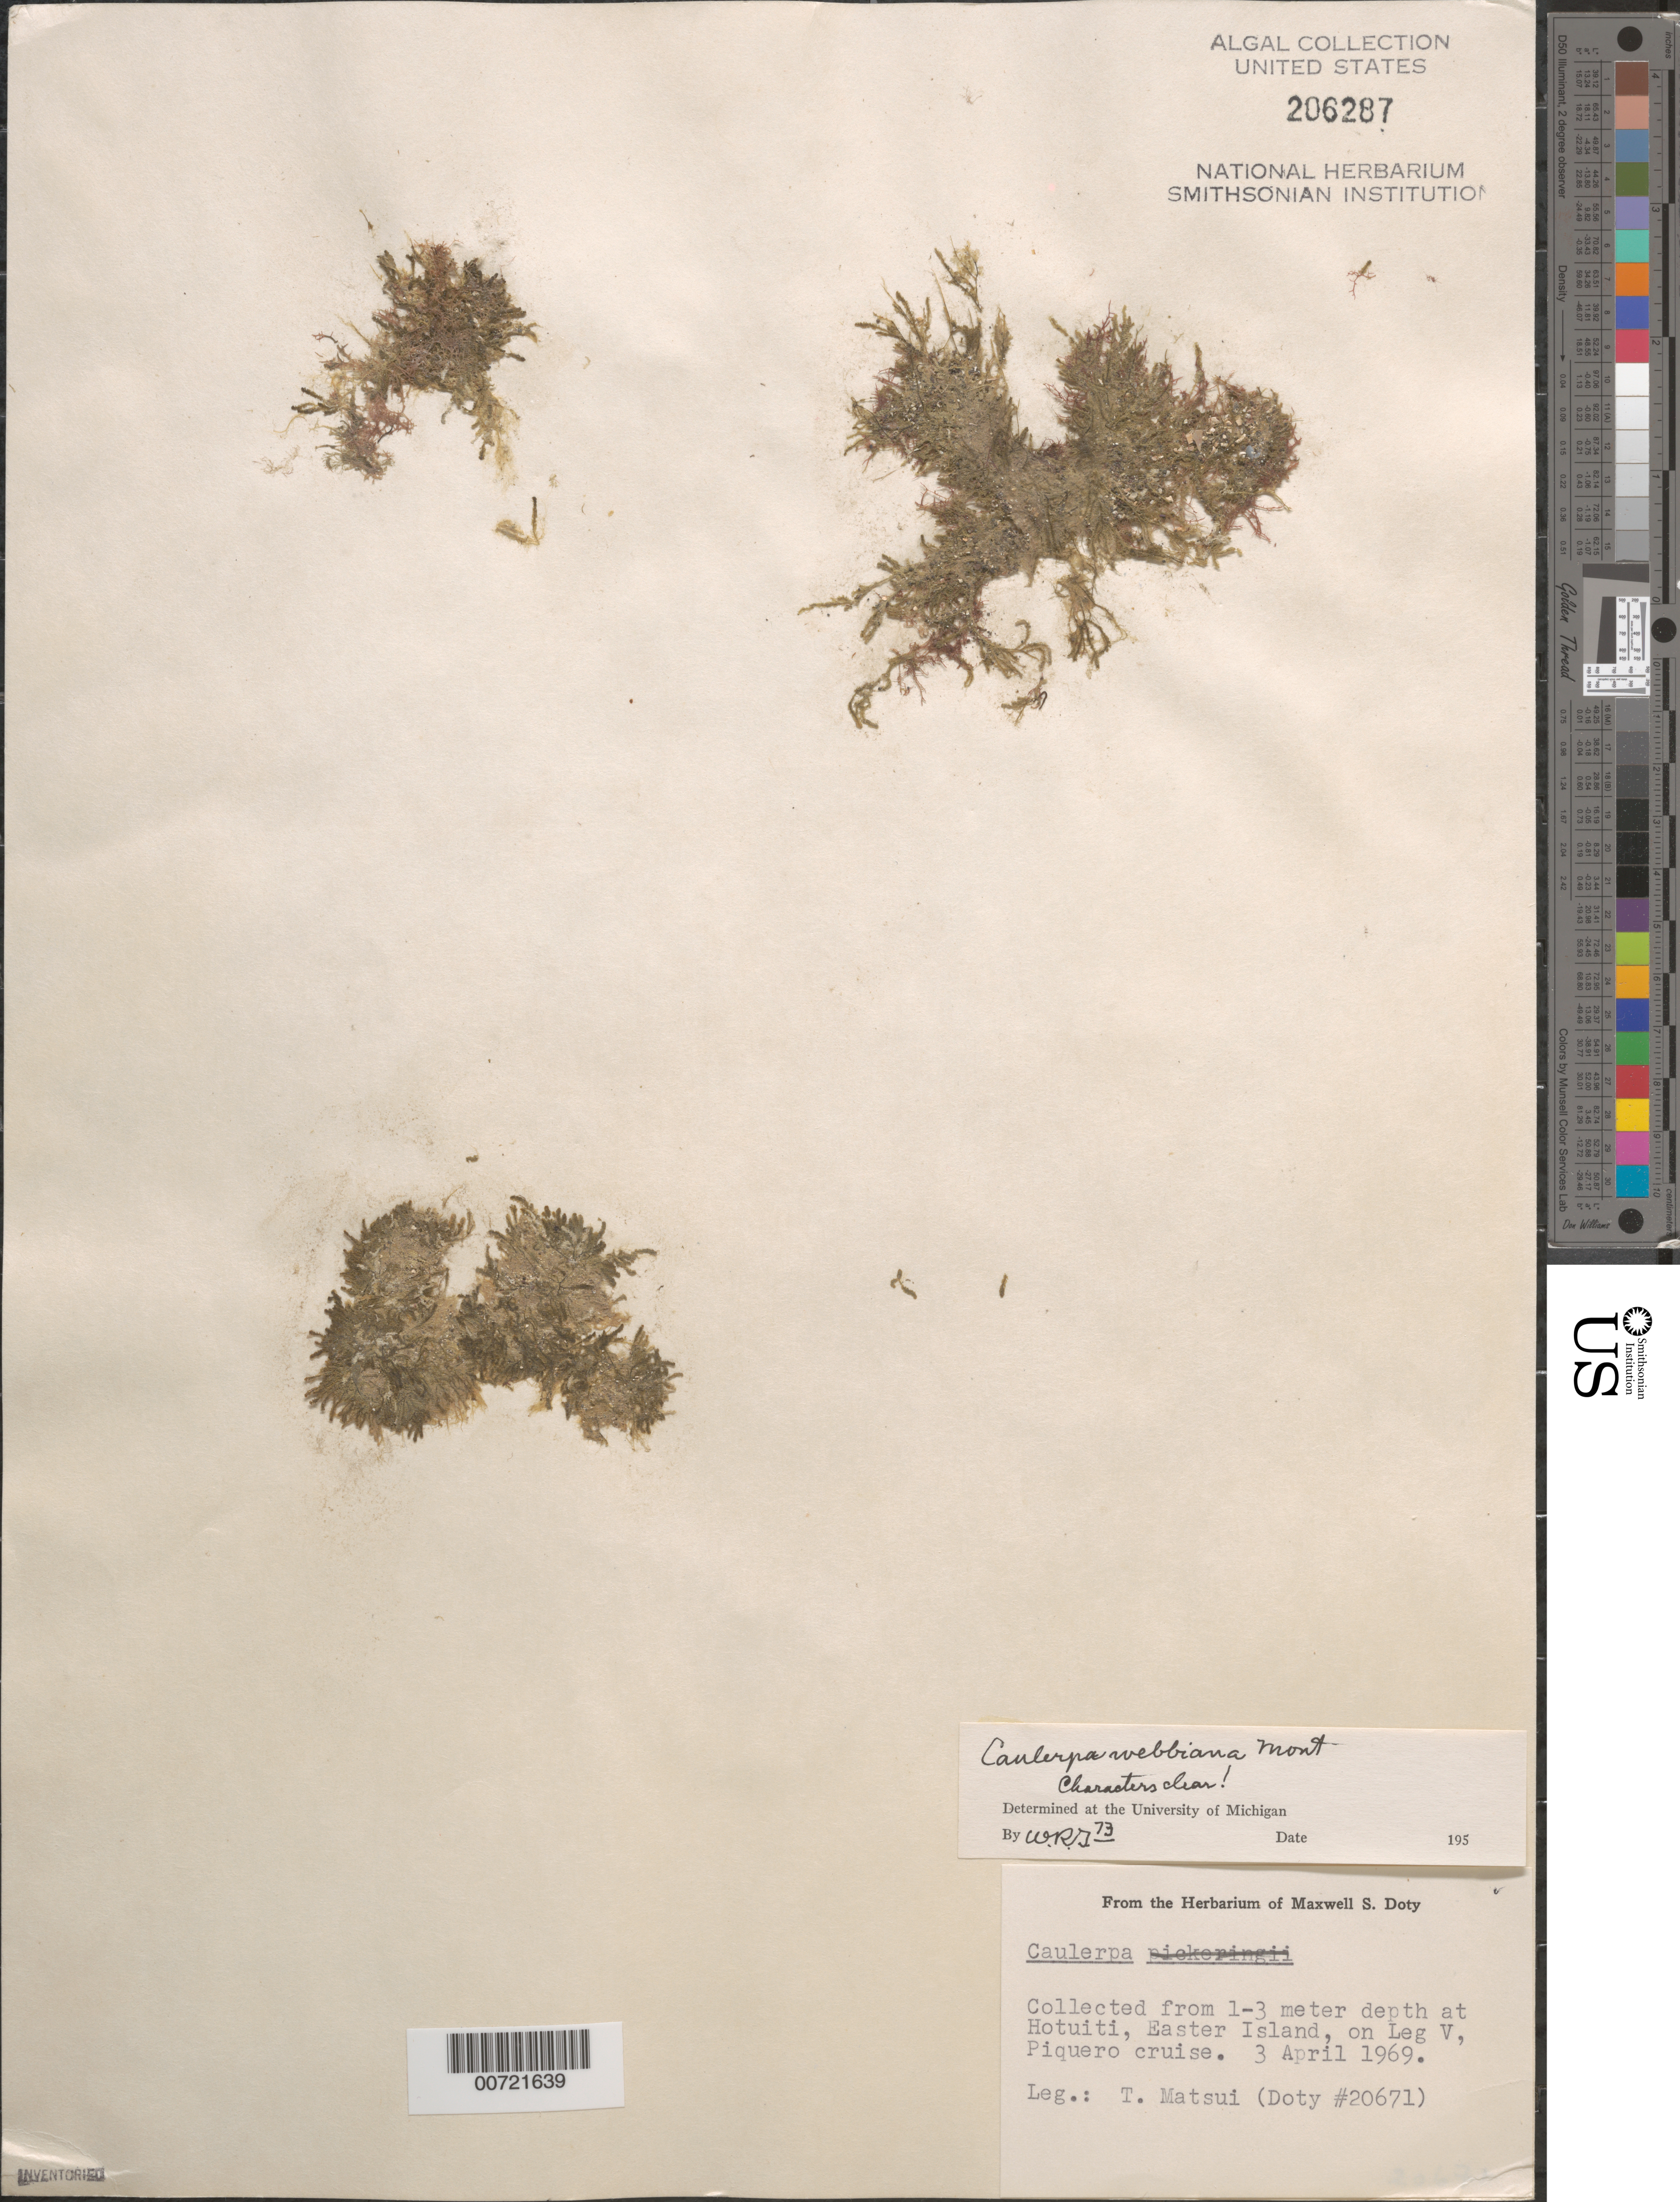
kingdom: Plantae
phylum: Chlorophyta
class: Ulvophyceae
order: Bryopsidales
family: Caulerpaceae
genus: Caulerpa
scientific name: Caulerpa webbiana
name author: Mont.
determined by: Taylor, William R.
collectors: T. Matsui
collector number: MSD 20671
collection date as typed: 03 Apr 1969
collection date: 1969-04-03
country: Chile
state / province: Valparaíso (V)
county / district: Isla de Pascua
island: Pascua [Easter]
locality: Hotuiti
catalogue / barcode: US 206287